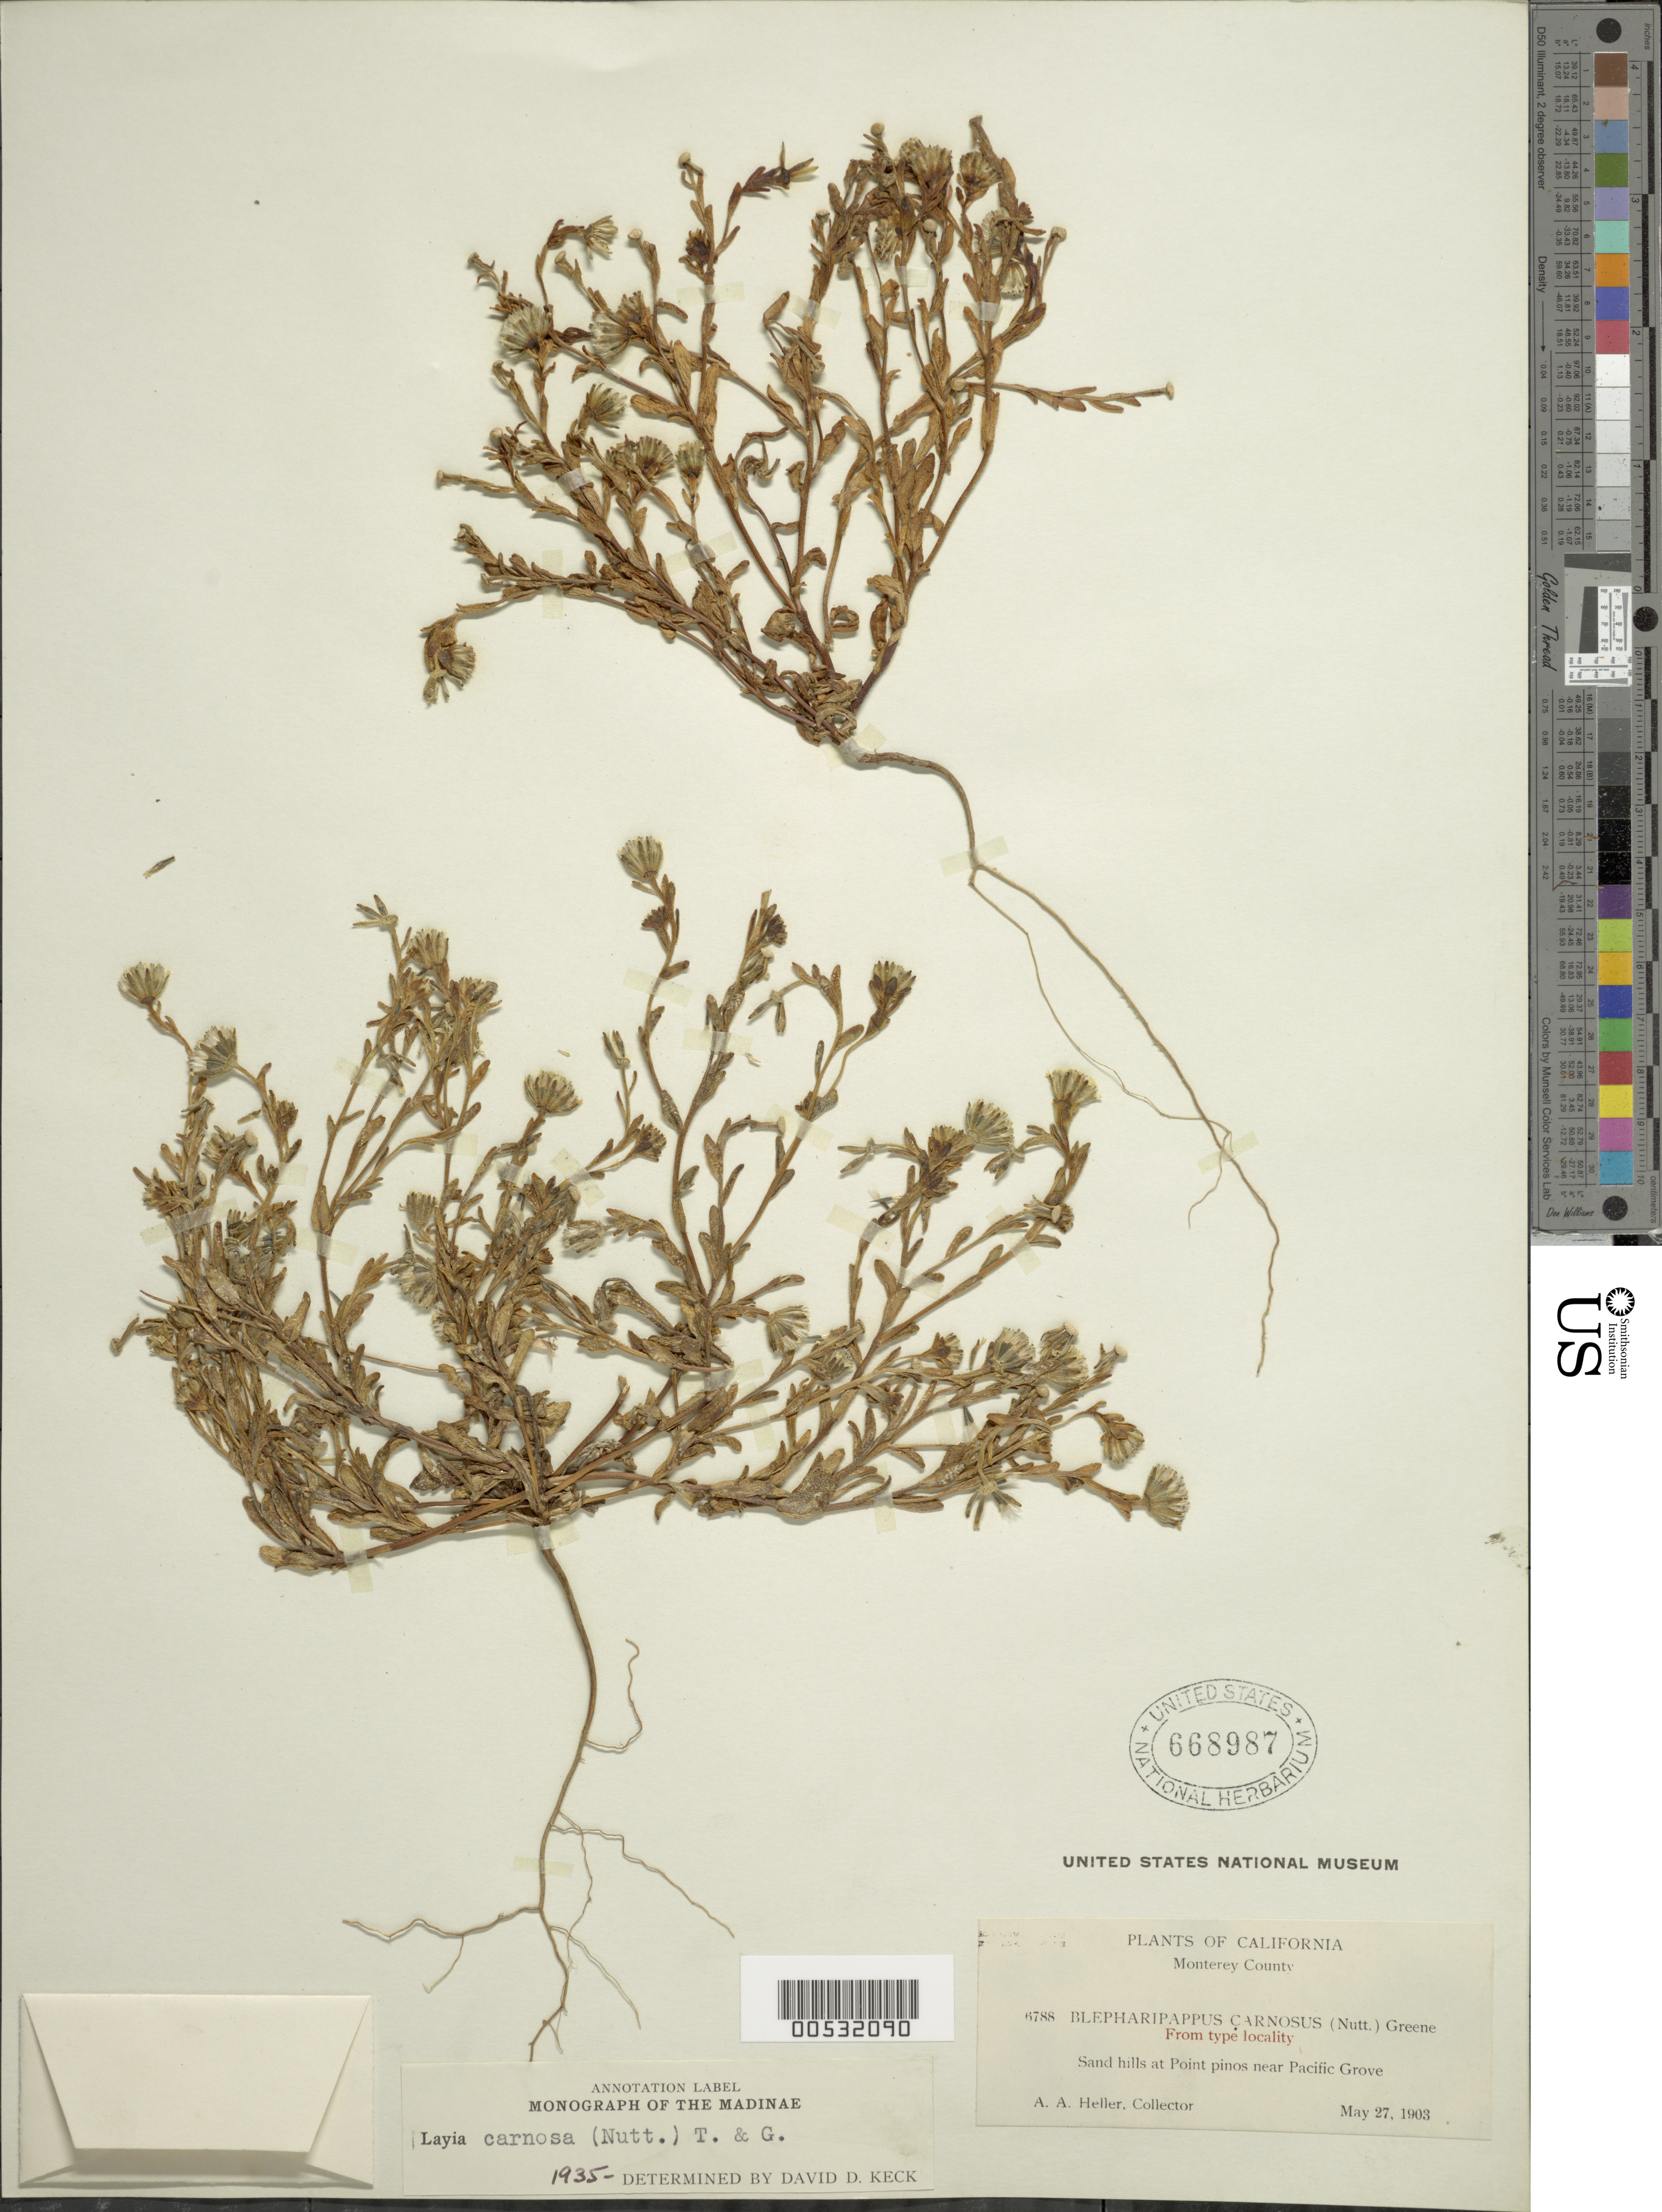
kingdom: Plantae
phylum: Tracheophyta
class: Magnoliopsida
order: Asterales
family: Asteraceae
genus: Layia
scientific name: Layia carnosa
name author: Torr. & A. Gray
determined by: Keck, David D.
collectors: A. A. Heller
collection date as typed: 27 May 1903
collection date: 1903-05-27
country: United States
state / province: California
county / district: Monterey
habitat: Sand hills.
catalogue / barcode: US 668987